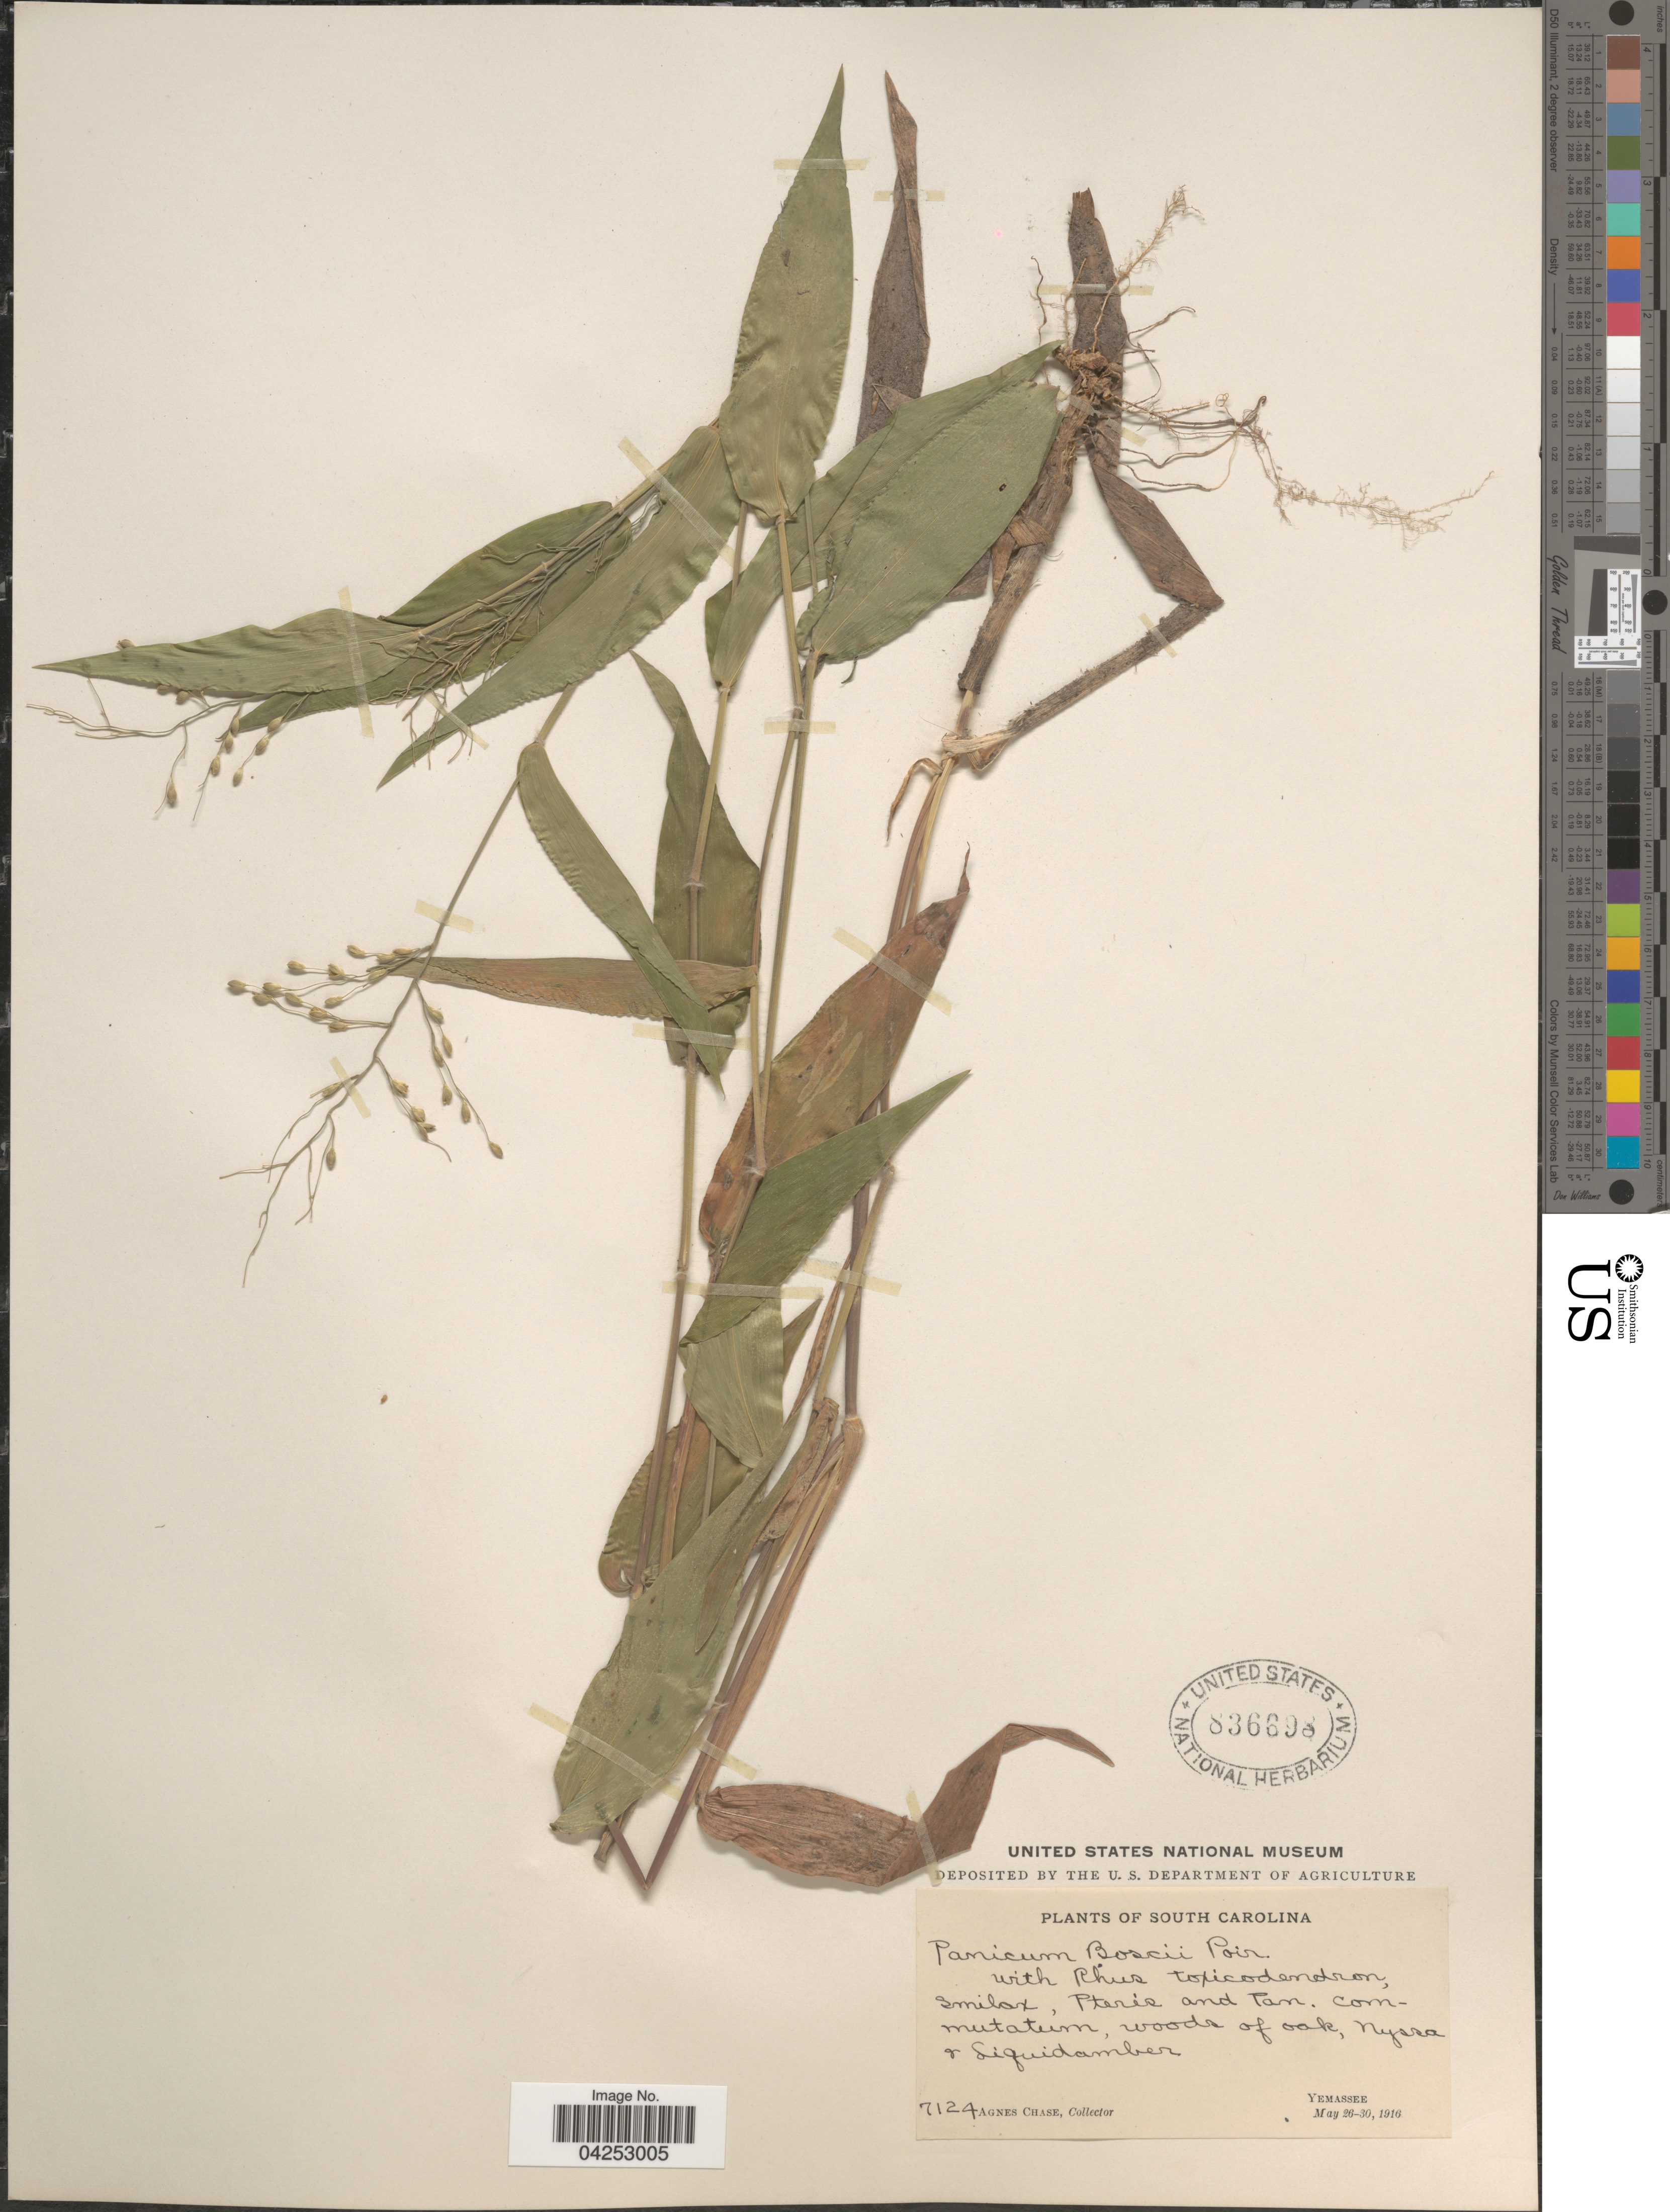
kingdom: Plantae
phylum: Tracheophyta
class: Liliopsida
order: Poales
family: Poaceae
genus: Dichanthelium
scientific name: Dichanthelium boscii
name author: (Poir.) Gould & C.A. Clark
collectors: A. Chase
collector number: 7124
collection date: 1916-05-26/1916-05-30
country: United States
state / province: South Carolina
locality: Woods of oak, Nyssa & Liquidambar. Yemassee.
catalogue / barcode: US 836698